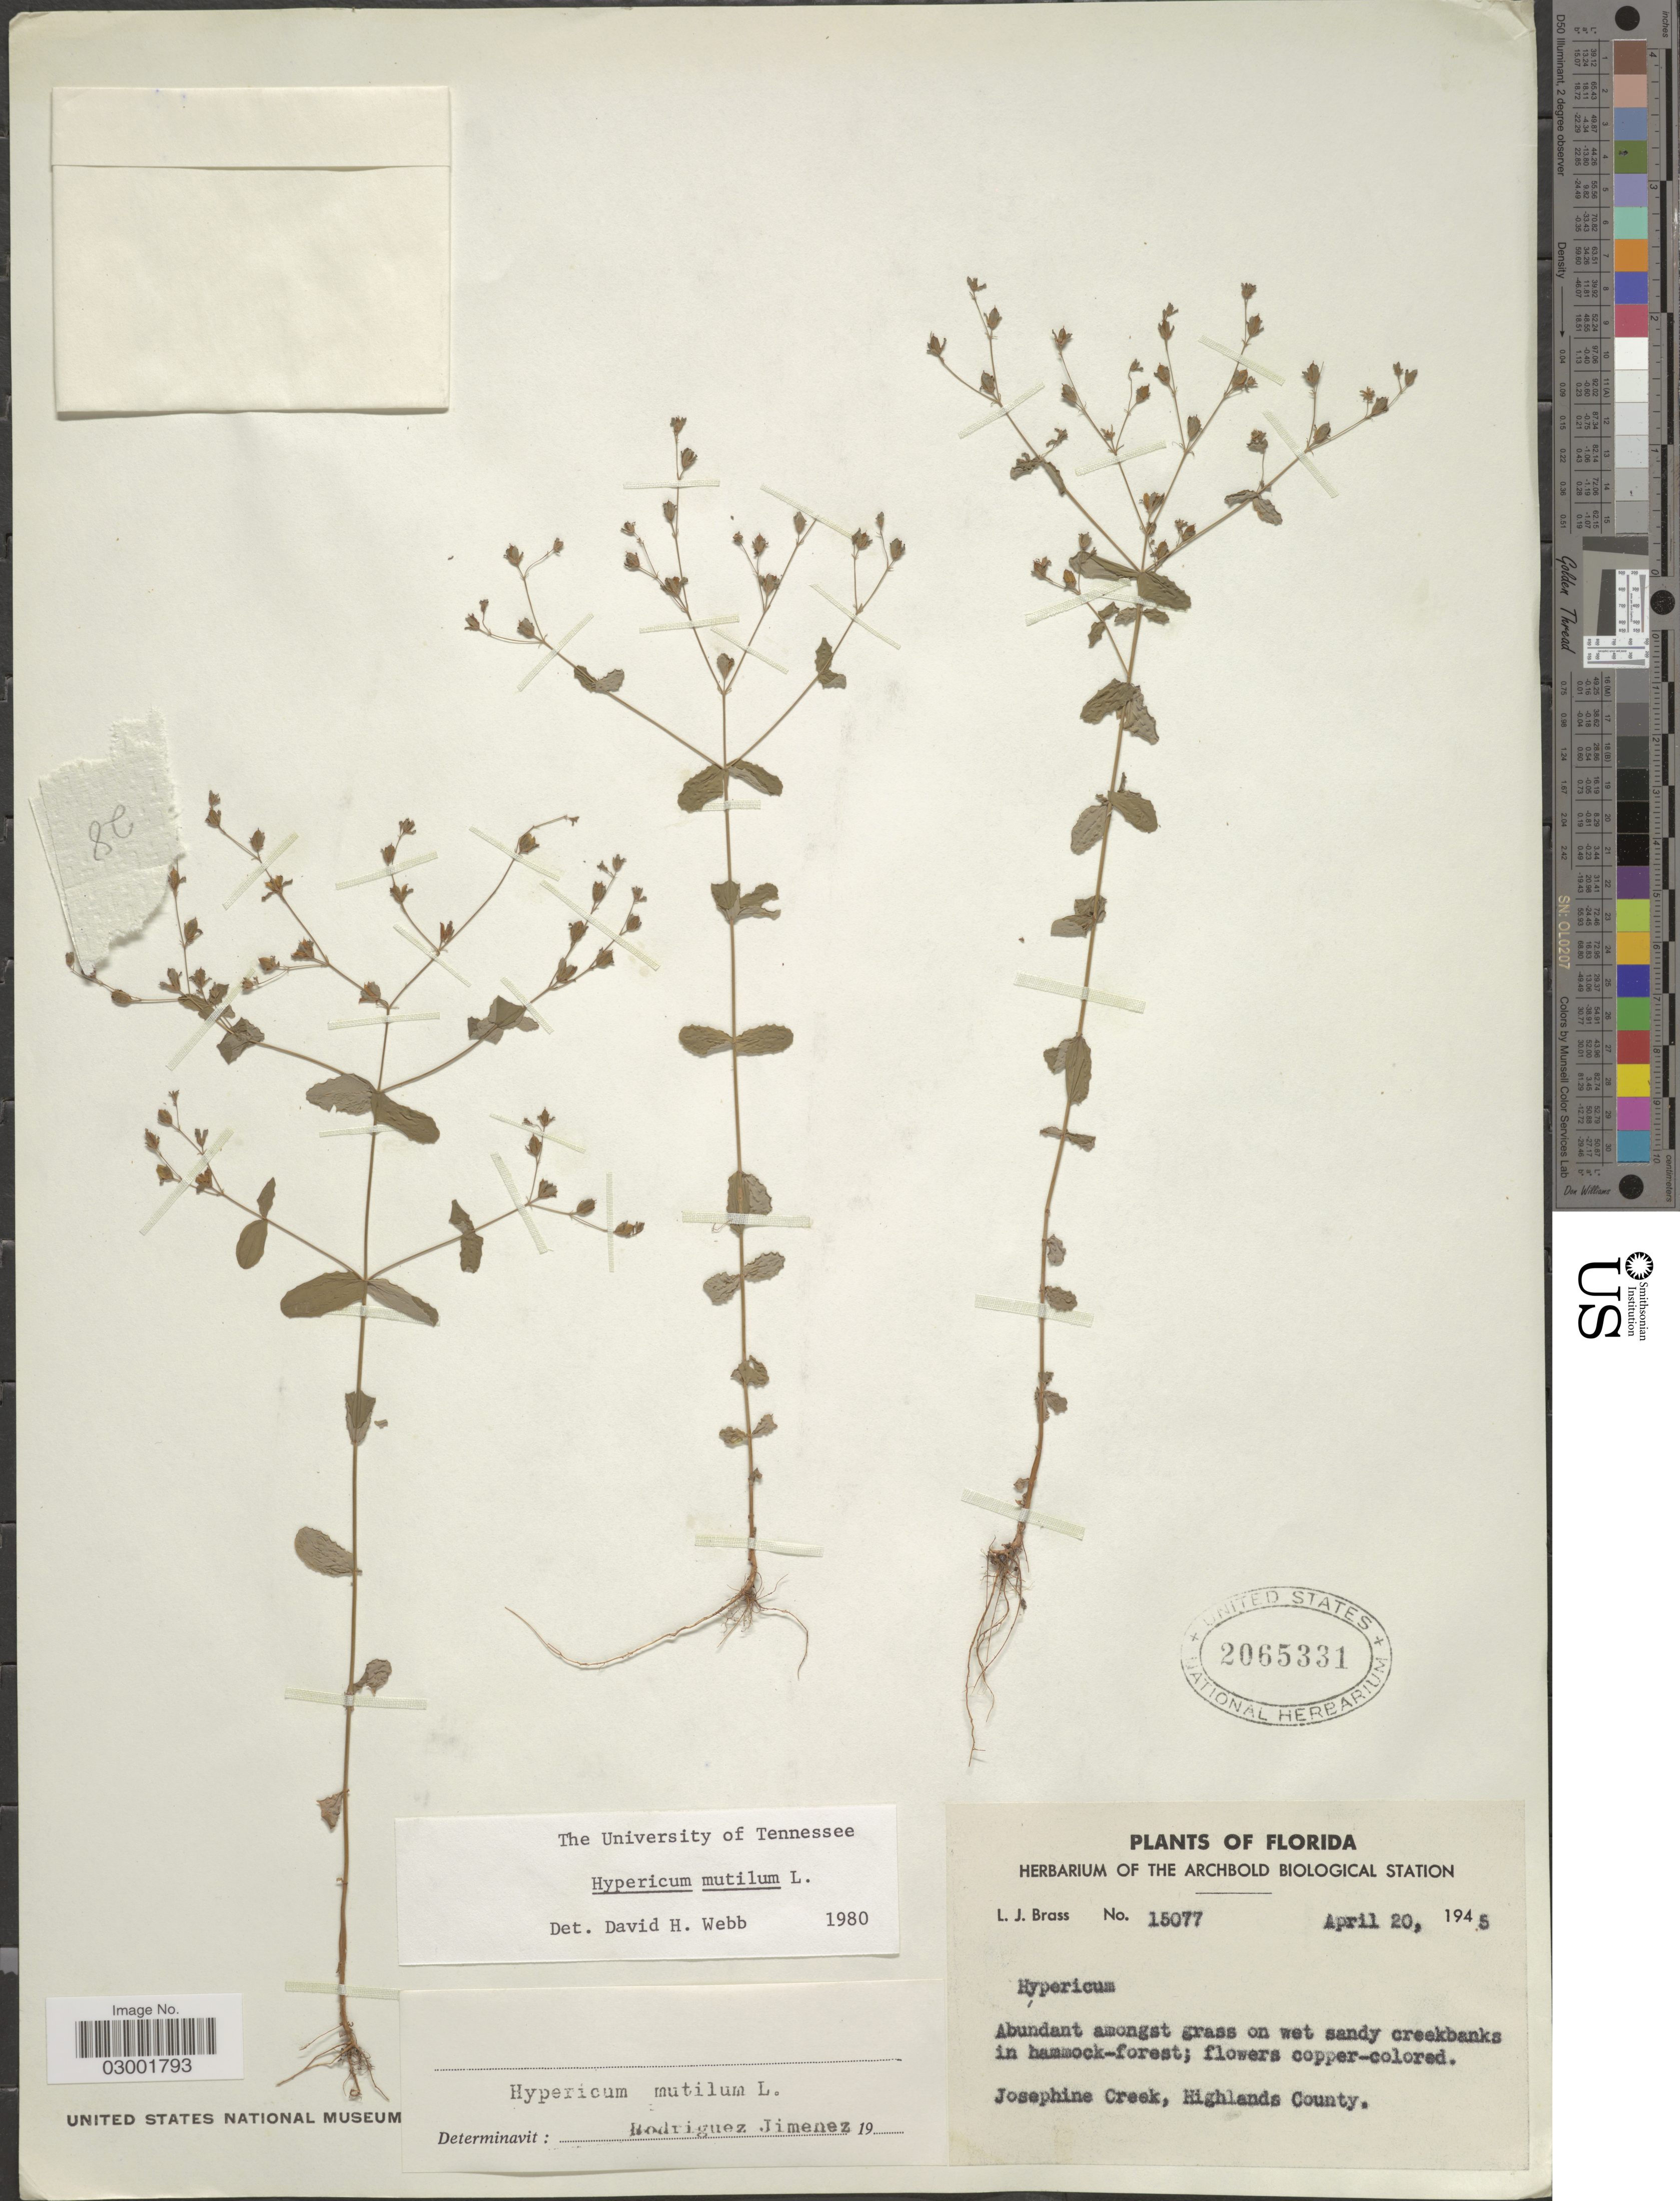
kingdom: Plantae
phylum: Tracheophyta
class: Magnoliopsida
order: Malpighiales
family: Hypericaceae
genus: Hypericum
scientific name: Hypericum mutilum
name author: L.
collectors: L. J. Brass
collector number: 15077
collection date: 1945-04-20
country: United States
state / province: Florida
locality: Josephine Creek, Highlands County.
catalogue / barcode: US 2065331